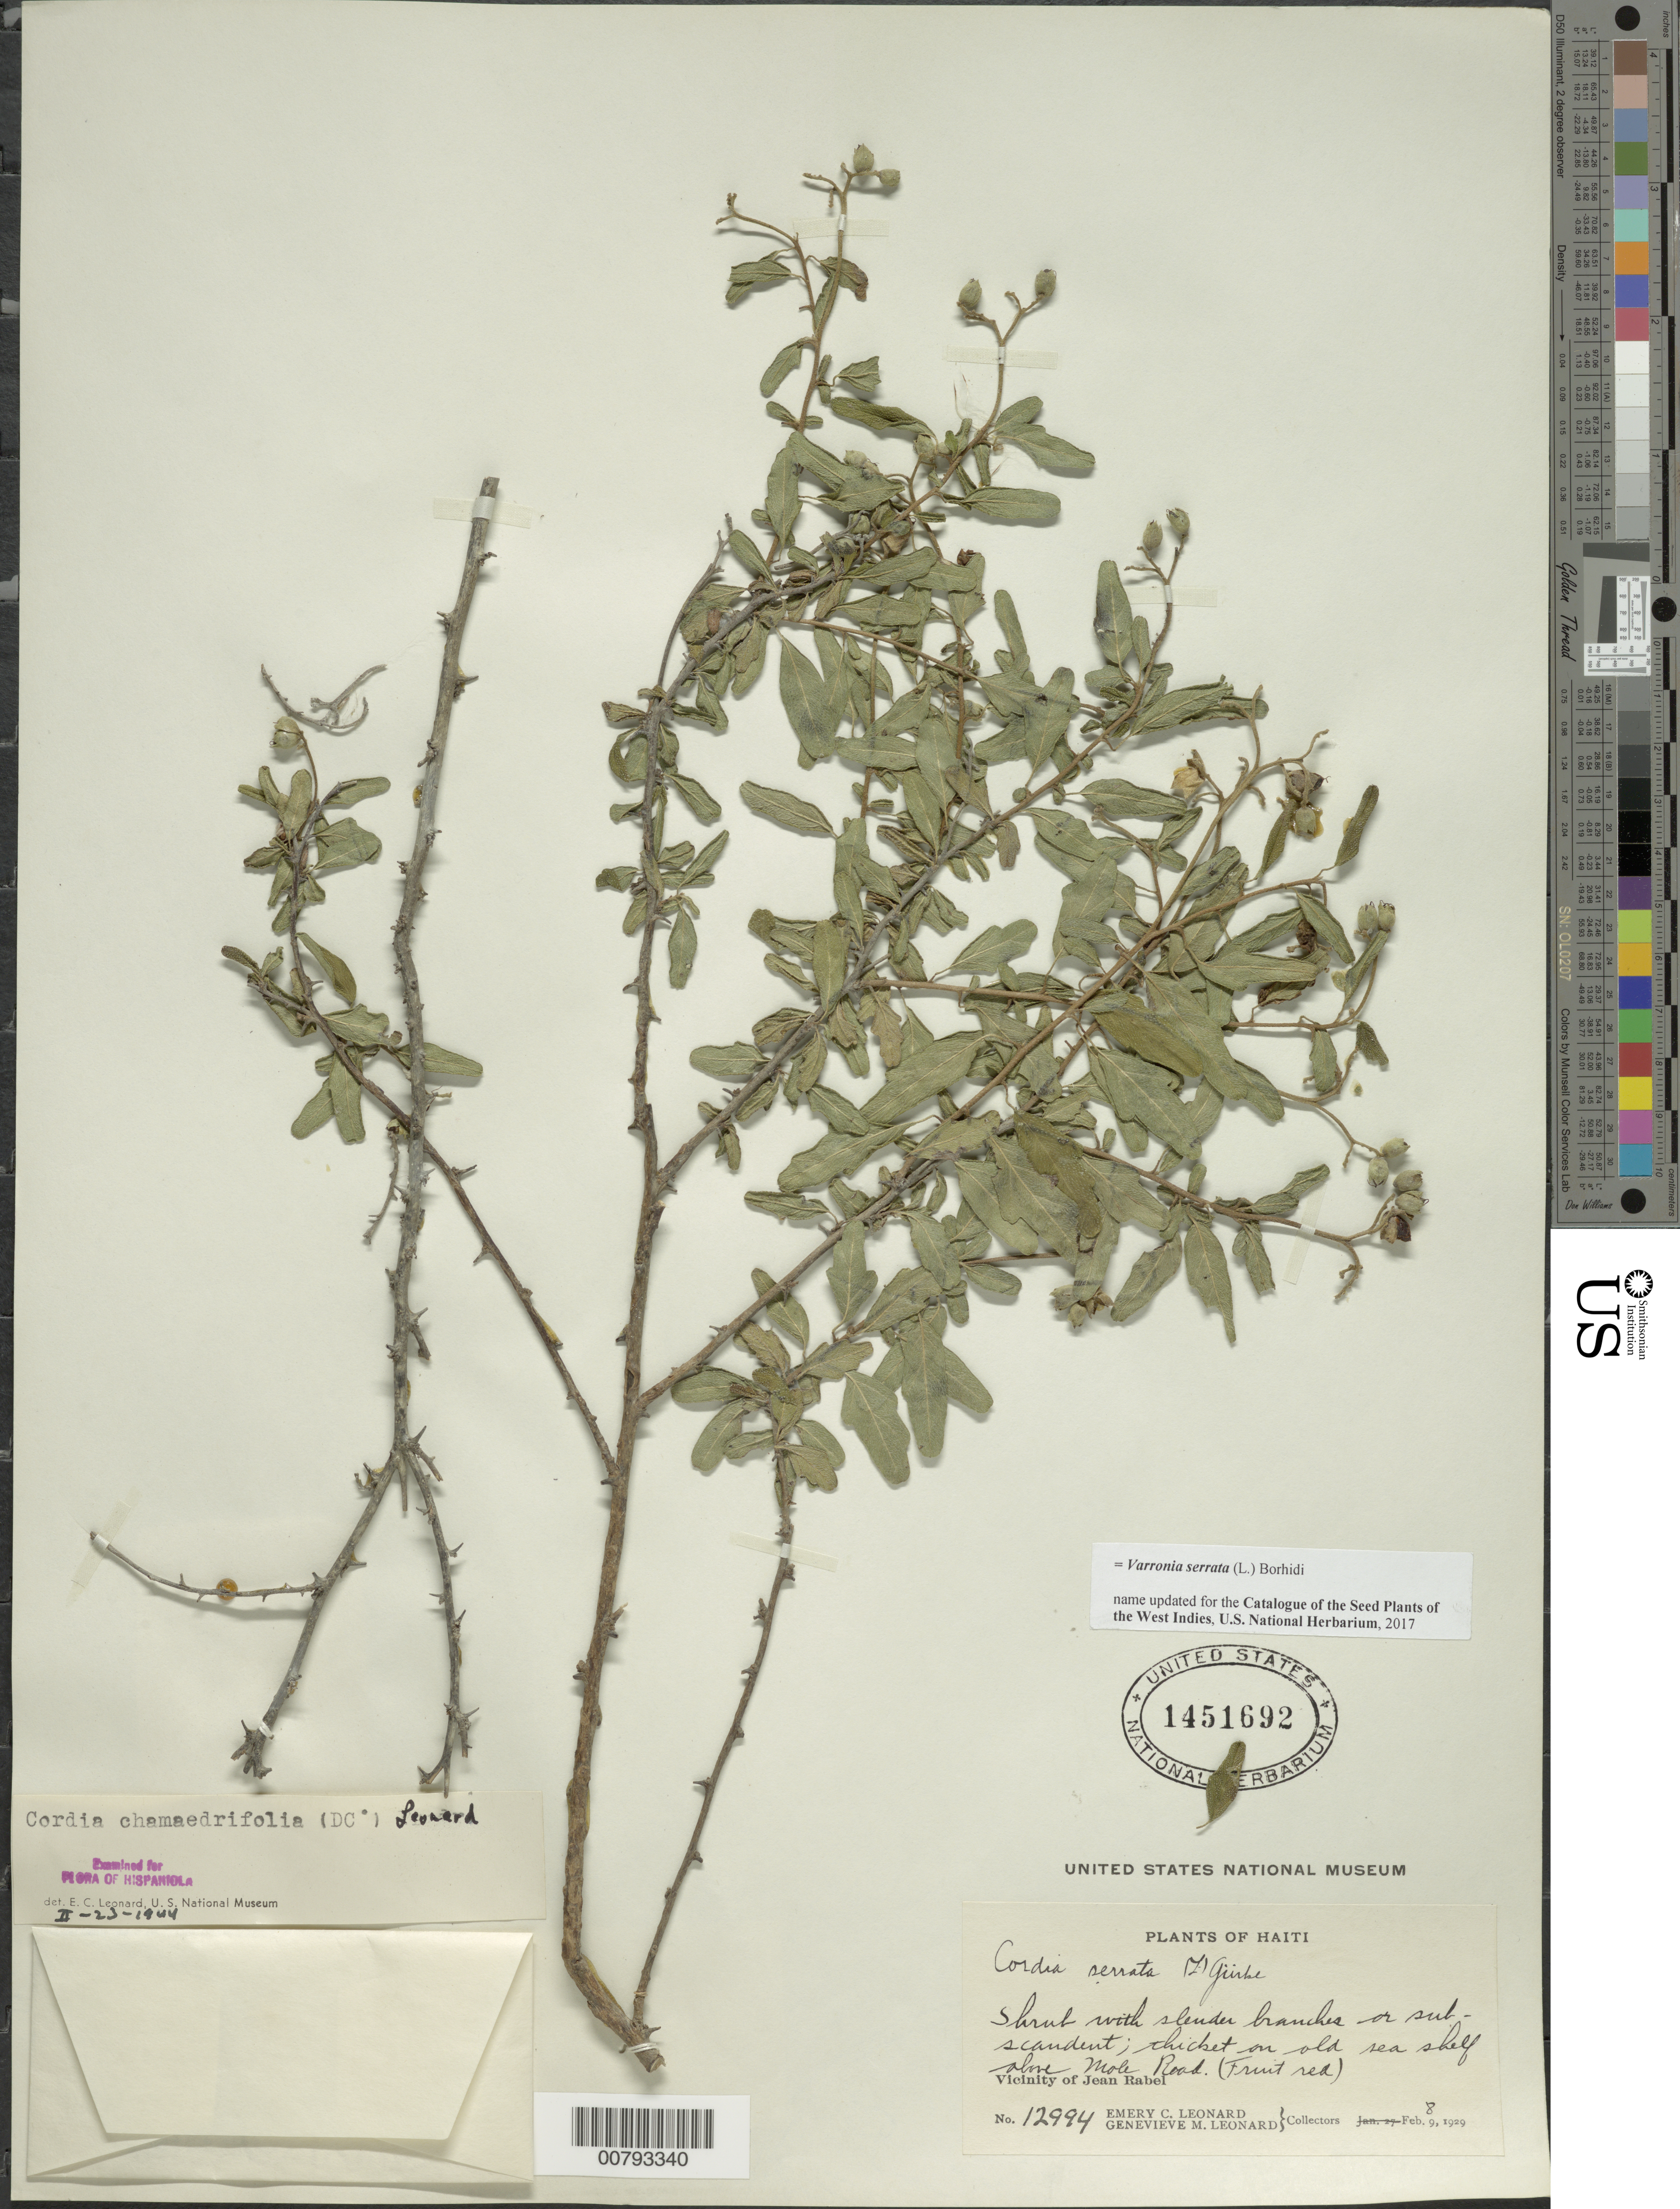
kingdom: Plantae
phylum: Tracheophyta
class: Magnoliopsida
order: Boraginales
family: Cordiaceae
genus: Varronia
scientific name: Varronia serrata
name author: (L.) Borhidi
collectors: E. C. Leonard & G. M. Leonard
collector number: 12994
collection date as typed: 08 Feb 1929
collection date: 1929-02-08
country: Haiti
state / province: Nord-Óuest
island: Hispaniola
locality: Vicinity of Jean Rabel, on old sea shelf above Mole Road.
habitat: Thicket.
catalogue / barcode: US 1451692